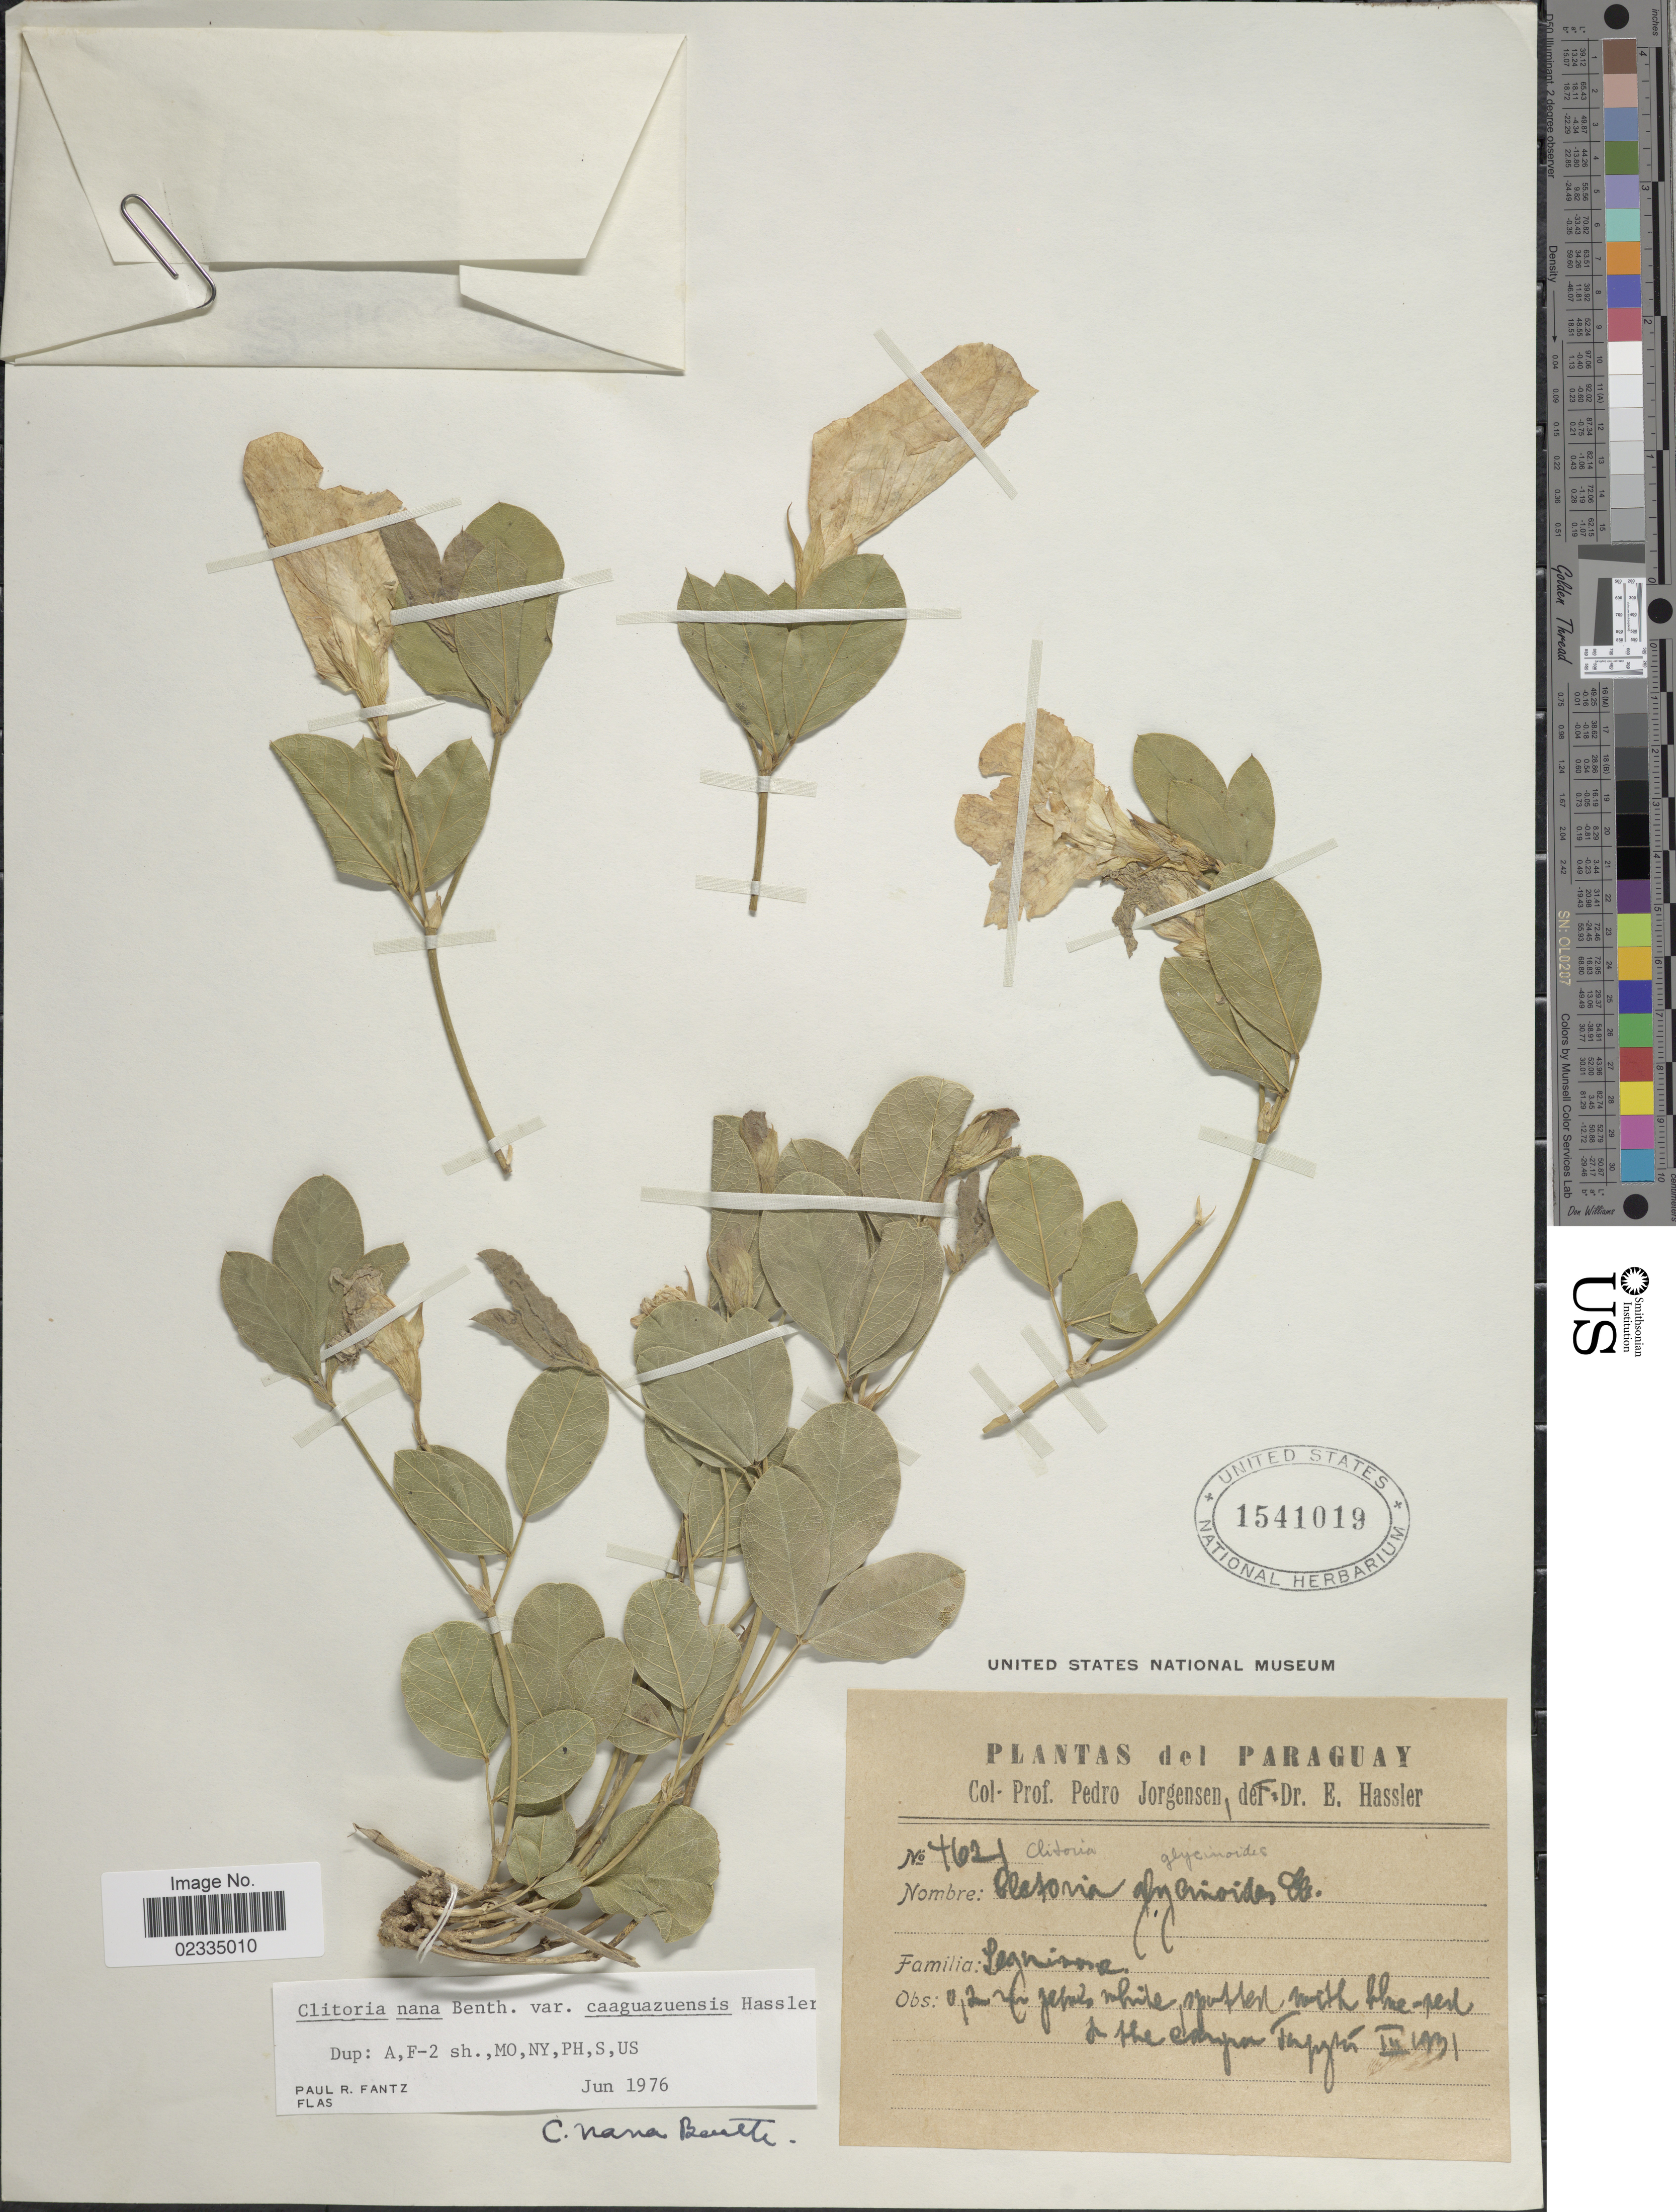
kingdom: Plantae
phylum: Tracheophyta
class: Magnoliopsida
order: Fabales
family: Fabaceae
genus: Clitoria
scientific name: Clitoria nana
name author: Benth.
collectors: P. Jörgensen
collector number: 4621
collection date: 1931-03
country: Paraguay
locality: Tapyta.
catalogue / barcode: US 1541019